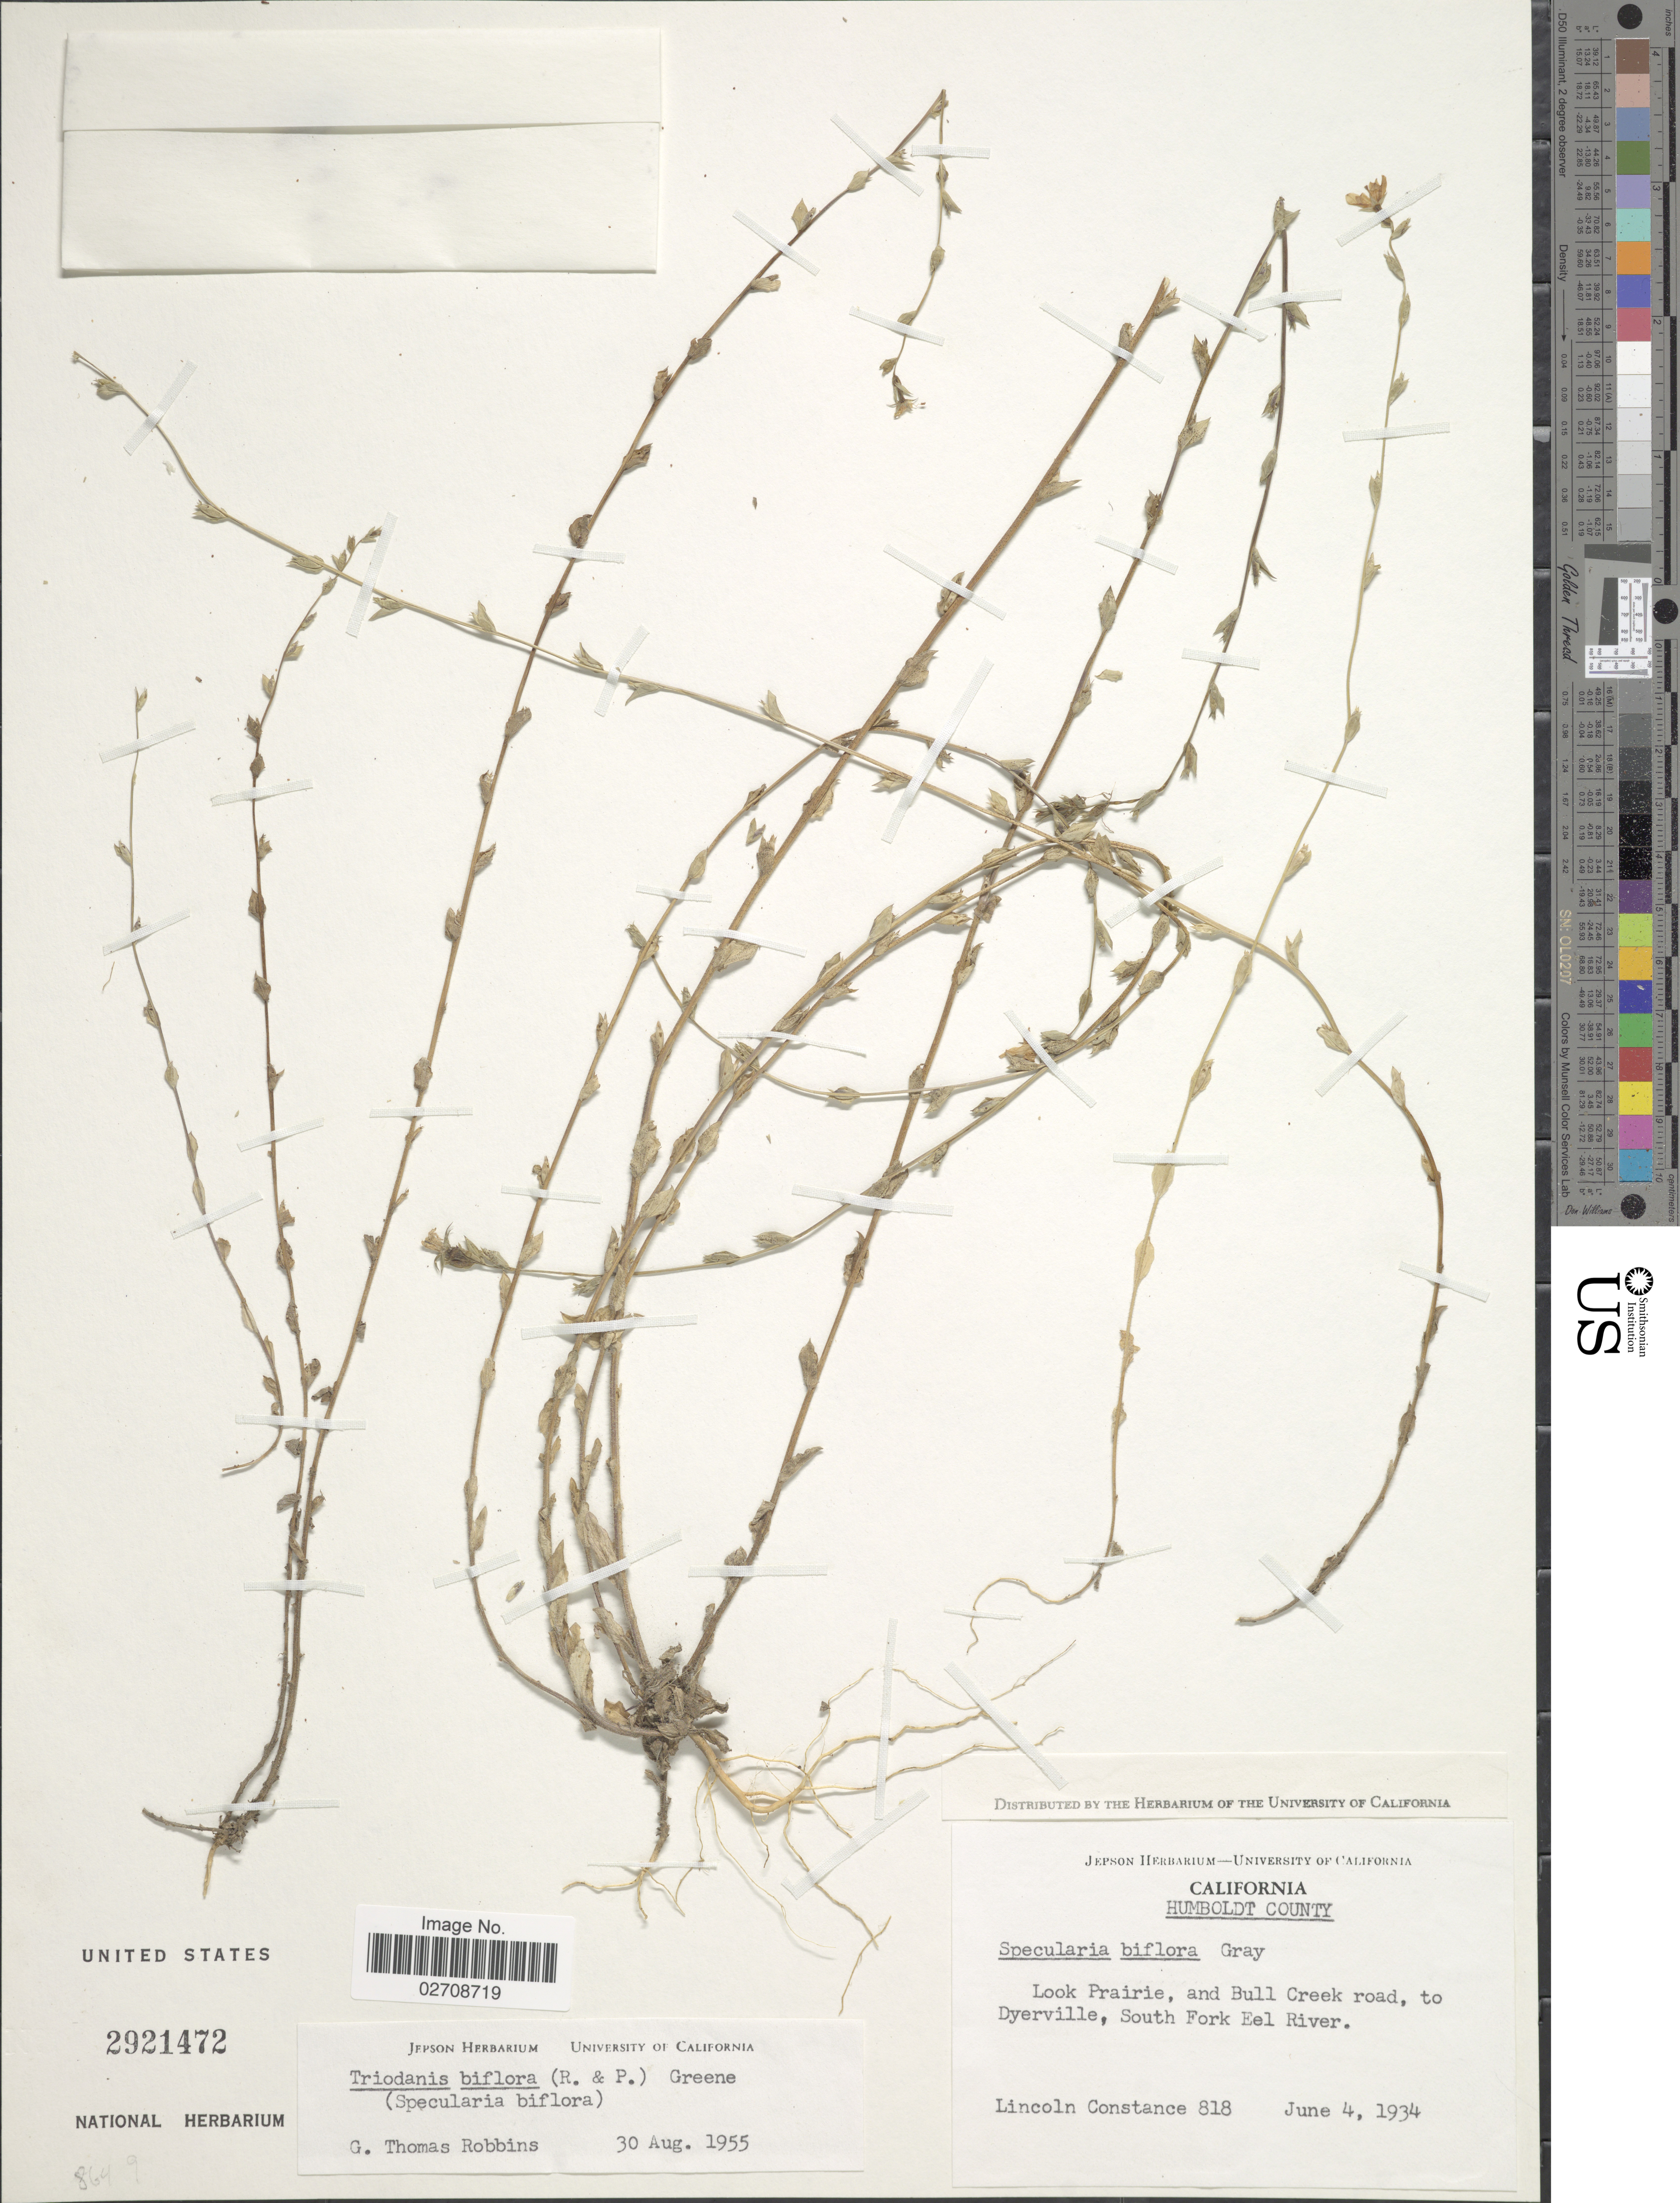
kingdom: Plantae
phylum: Tracheophyta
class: Magnoliopsida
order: Asterales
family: Campanulaceae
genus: Triodanis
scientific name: Triodanis biflora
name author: (Ruiz & Pav.) Greene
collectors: L. Constance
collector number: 818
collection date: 1934-06-04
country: United States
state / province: California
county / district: Humboldt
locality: Humboldt County, Look Prairie, and Bull Creek road, to Dyerville, South fork Eel River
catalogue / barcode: US 2921472